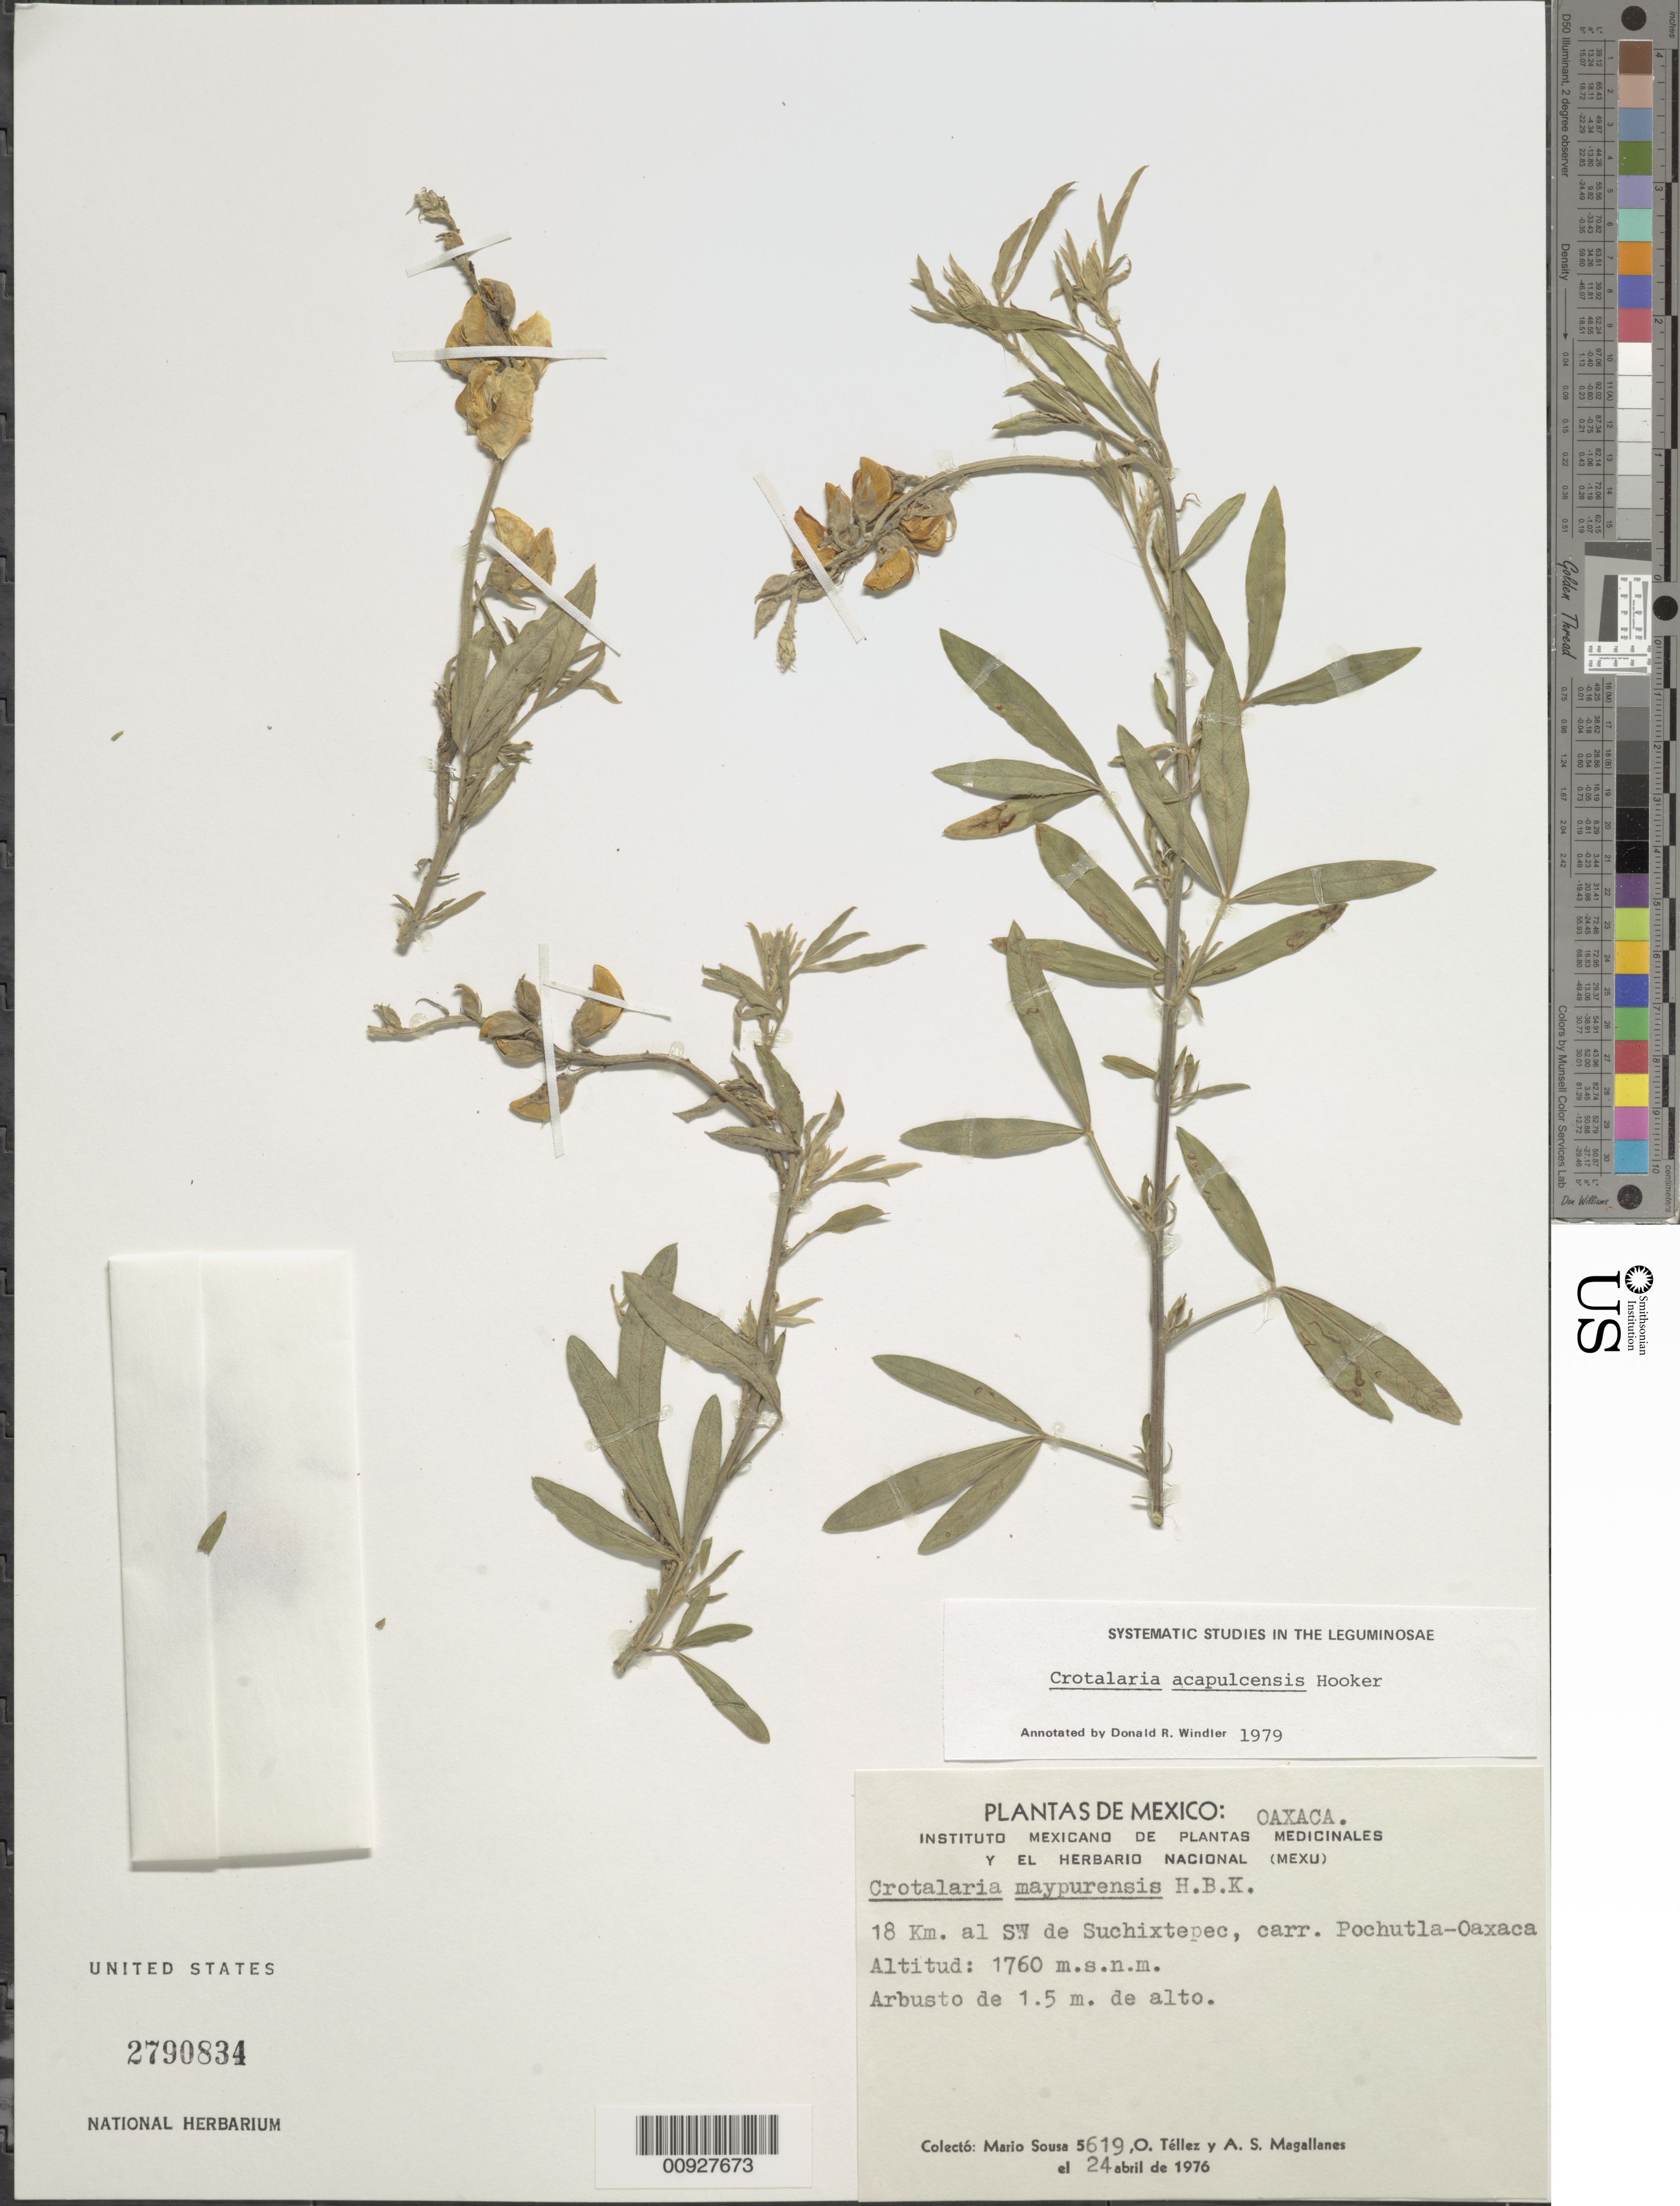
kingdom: Plantae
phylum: Tracheophyta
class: Magnoliopsida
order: Fabales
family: Fabaceae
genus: Crotalaria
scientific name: Crotalaria acapulcensis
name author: Hook. & Arn.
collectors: M. Sousa S., O. Téllez V. & A. Magallanes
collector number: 5619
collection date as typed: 24 Apr 1976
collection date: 1976-04-24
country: Mexico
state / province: Oaxaca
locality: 18 km. al SW de Suchixtepec, carretera Pochutla-Oaxaca.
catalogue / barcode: US 2790834